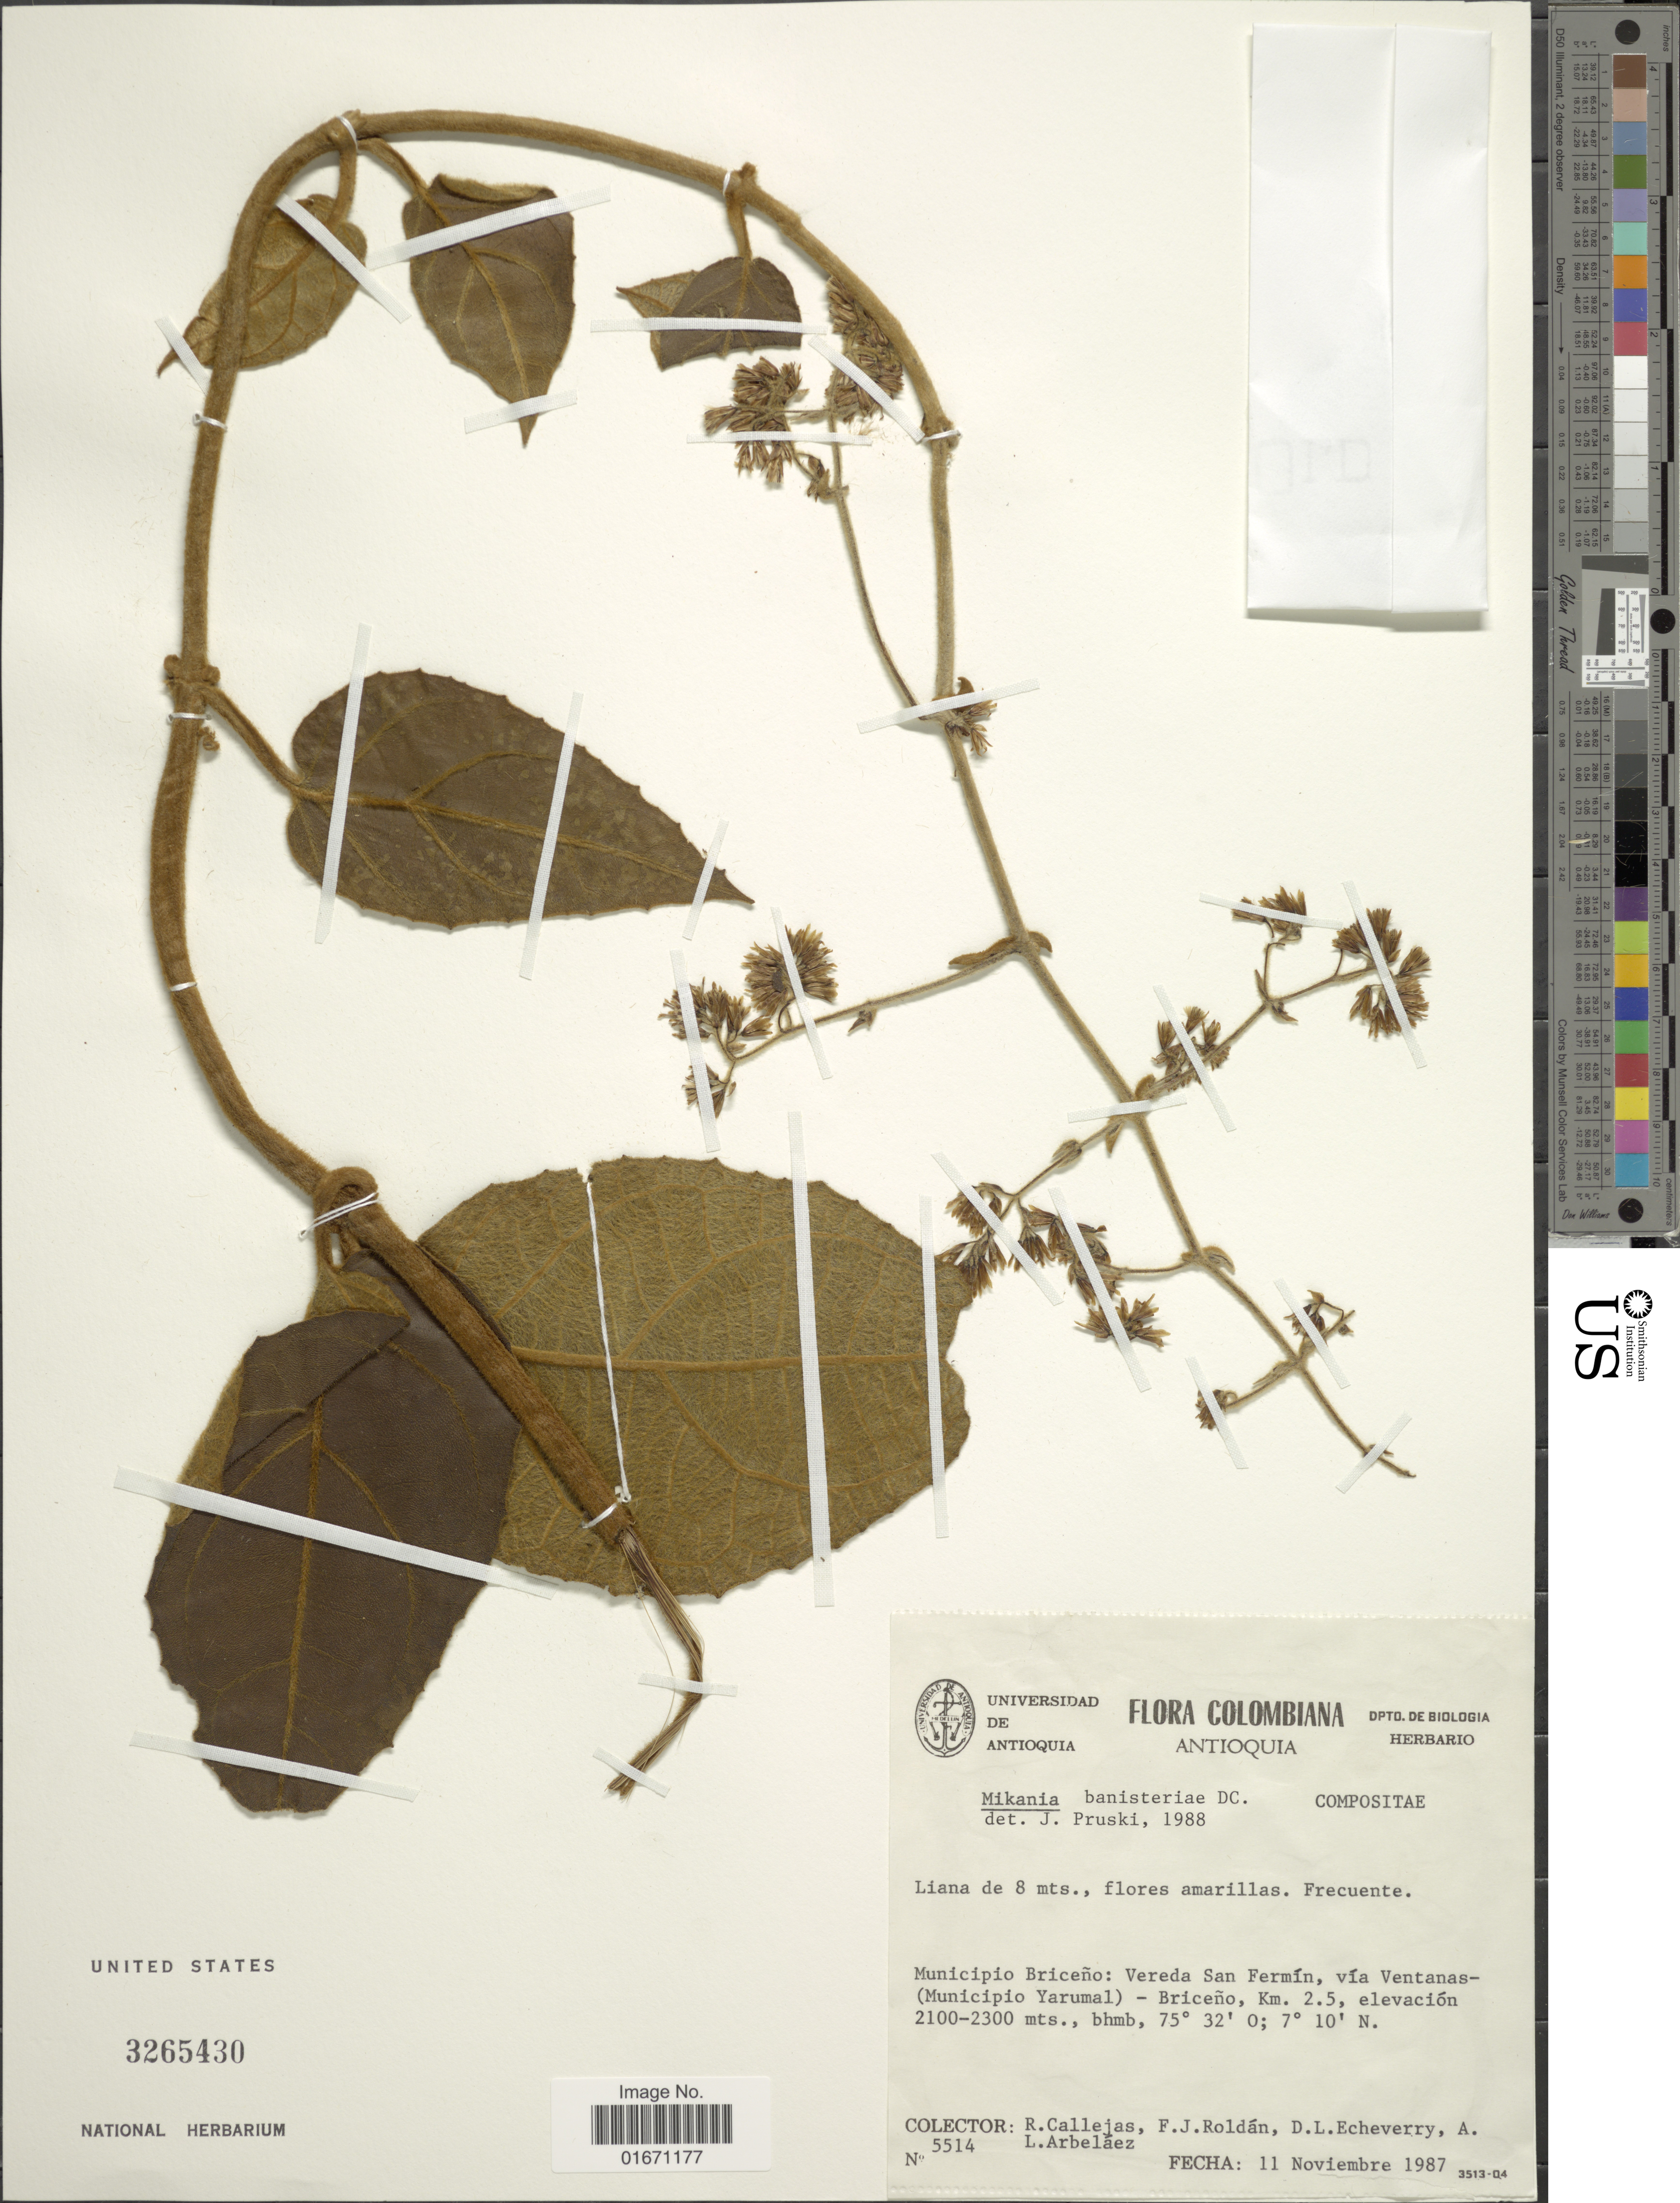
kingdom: Plantae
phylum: Tracheophyta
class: Magnoliopsida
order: Asterales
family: Asteraceae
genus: Mikania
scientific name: Mikania banisteriae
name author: DC.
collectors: R. Callejas, F. J. Roldán, D. Echeverry & A. Arbeláez Alvarez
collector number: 5514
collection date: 1987-11-11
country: Colombia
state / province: Antioquia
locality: Municipio Briceno, Vereda San Fermin, via Ventanas (Municipio Yarumal)- Briceno, km 2.5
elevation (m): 2100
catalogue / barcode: US 3265430